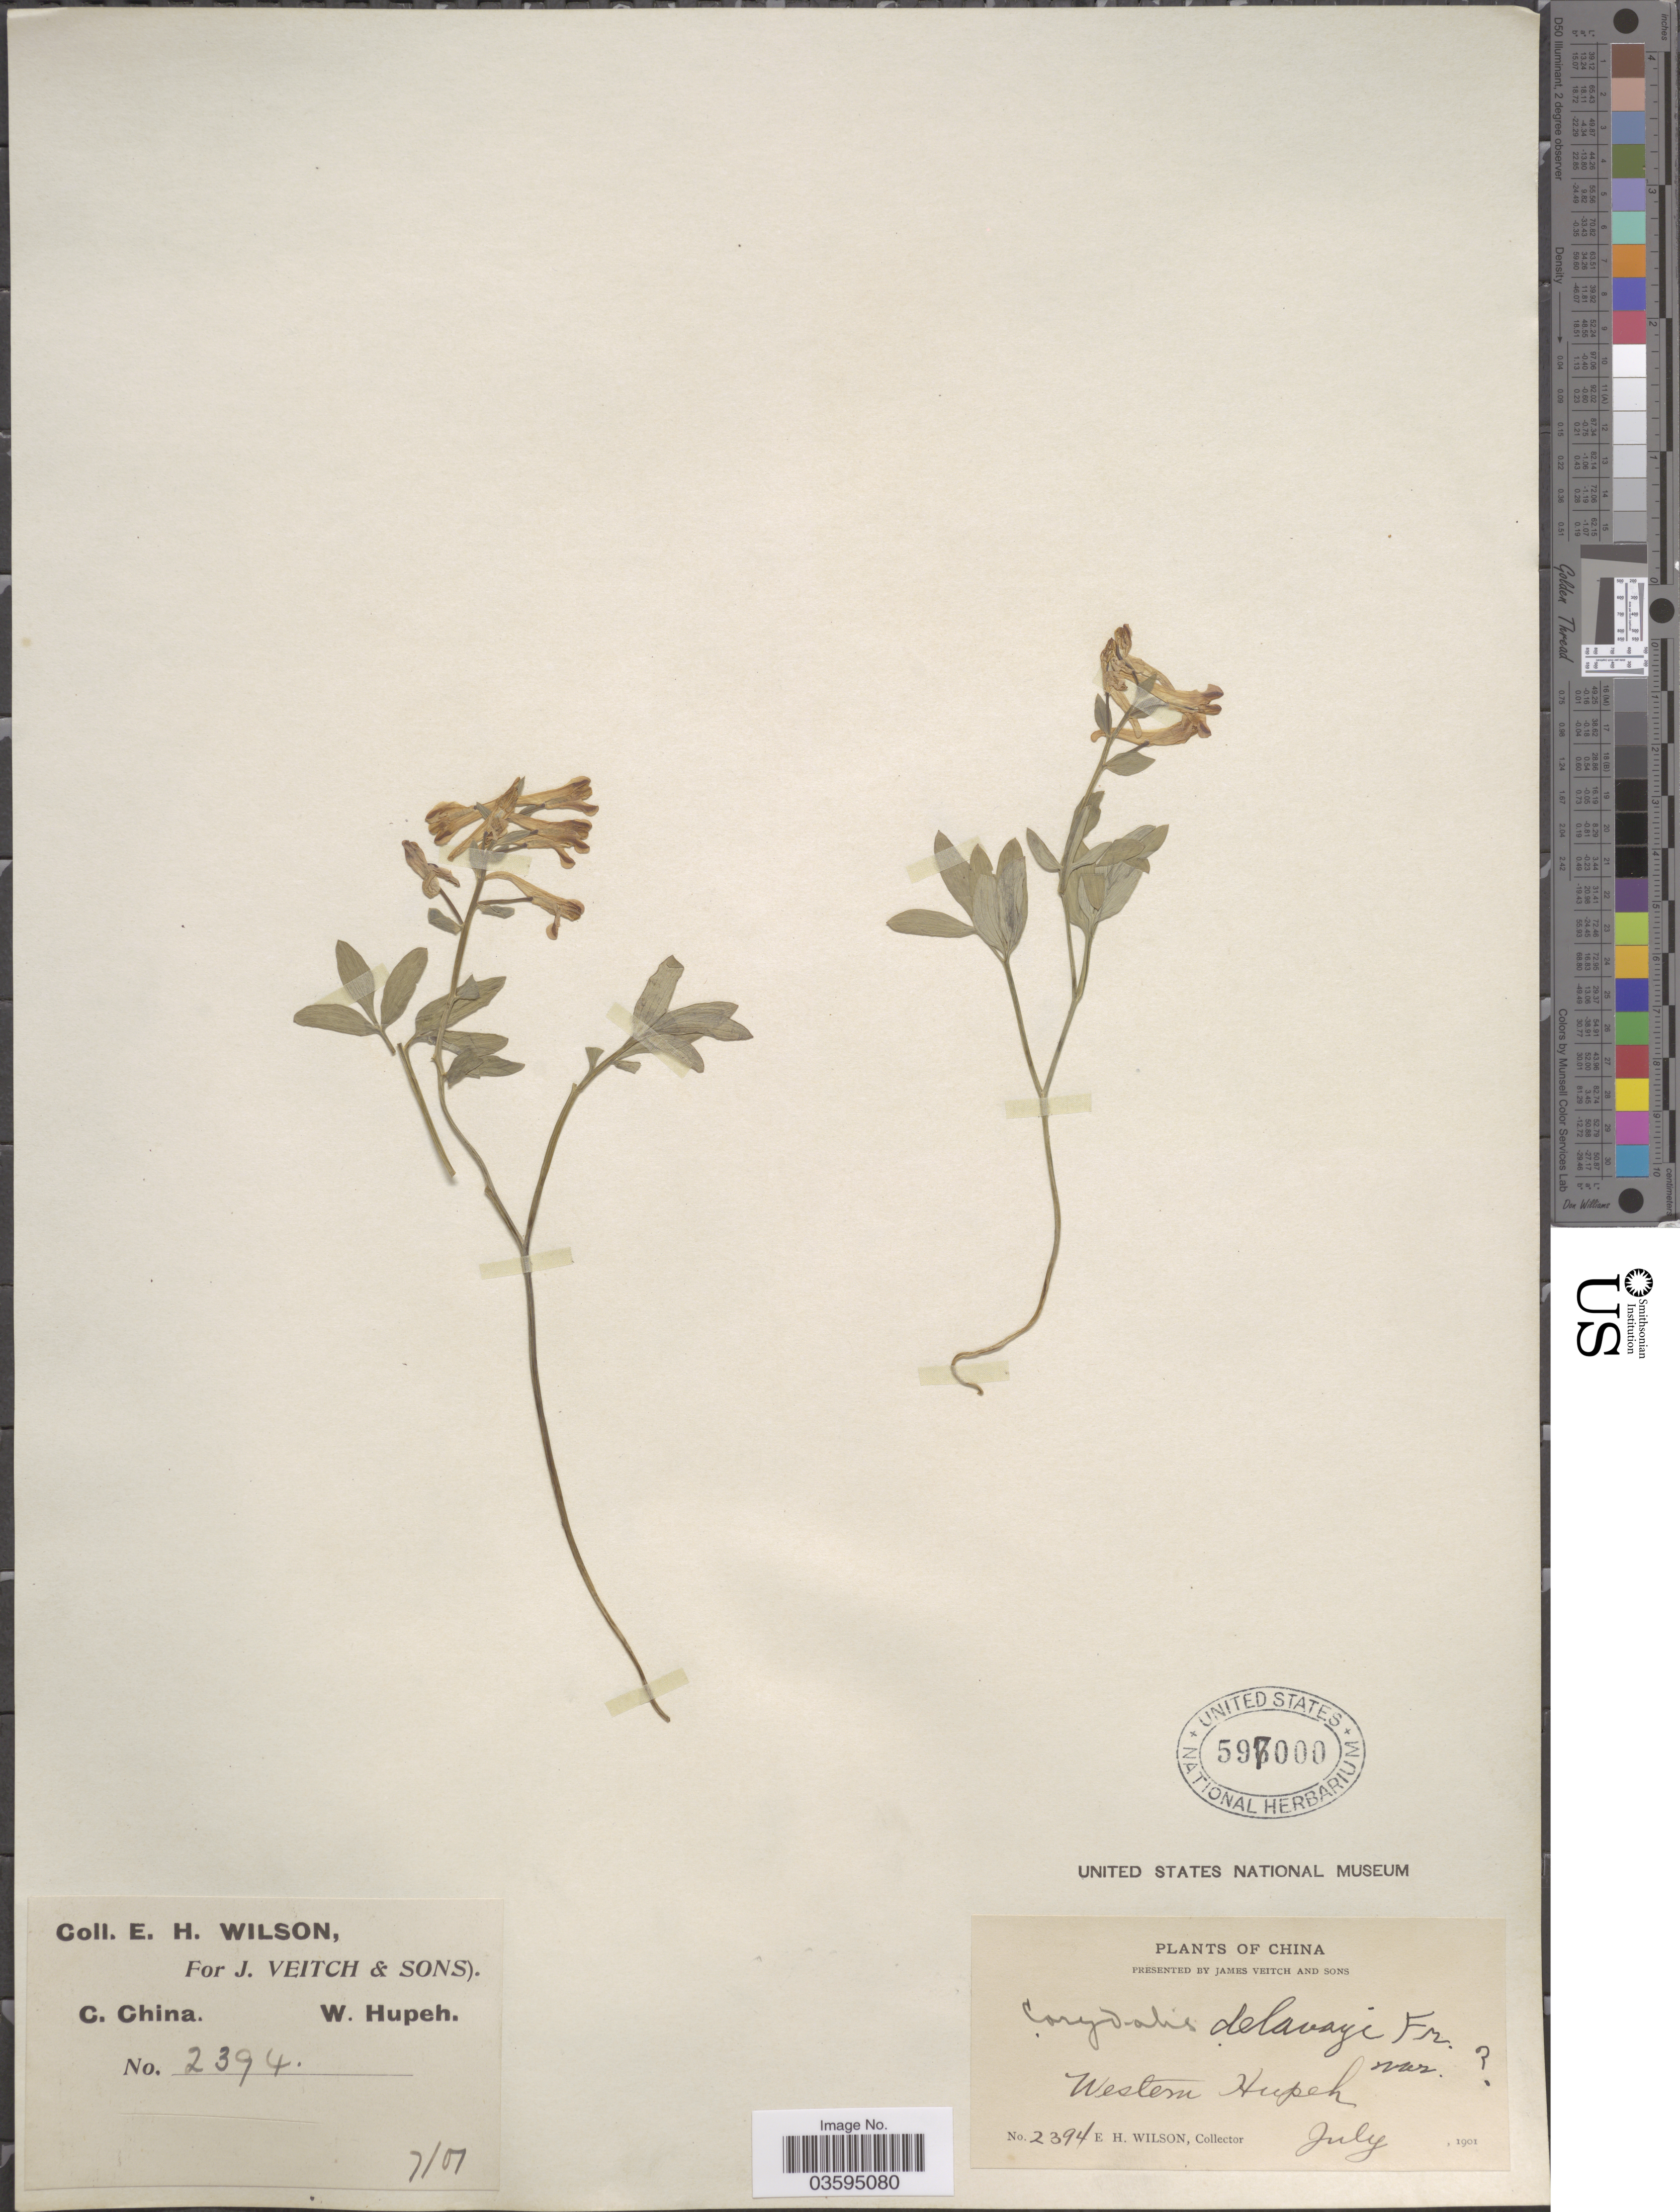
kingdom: Plantae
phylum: Tracheophyta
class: Magnoliopsida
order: Ranunculales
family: Papaveraceae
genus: Corydalis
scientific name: Corydalis delavayi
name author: Franch.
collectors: E. Wilson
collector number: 2394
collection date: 1901-07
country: China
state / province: Hubei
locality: C. China. Western Hupeh.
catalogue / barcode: US 597000